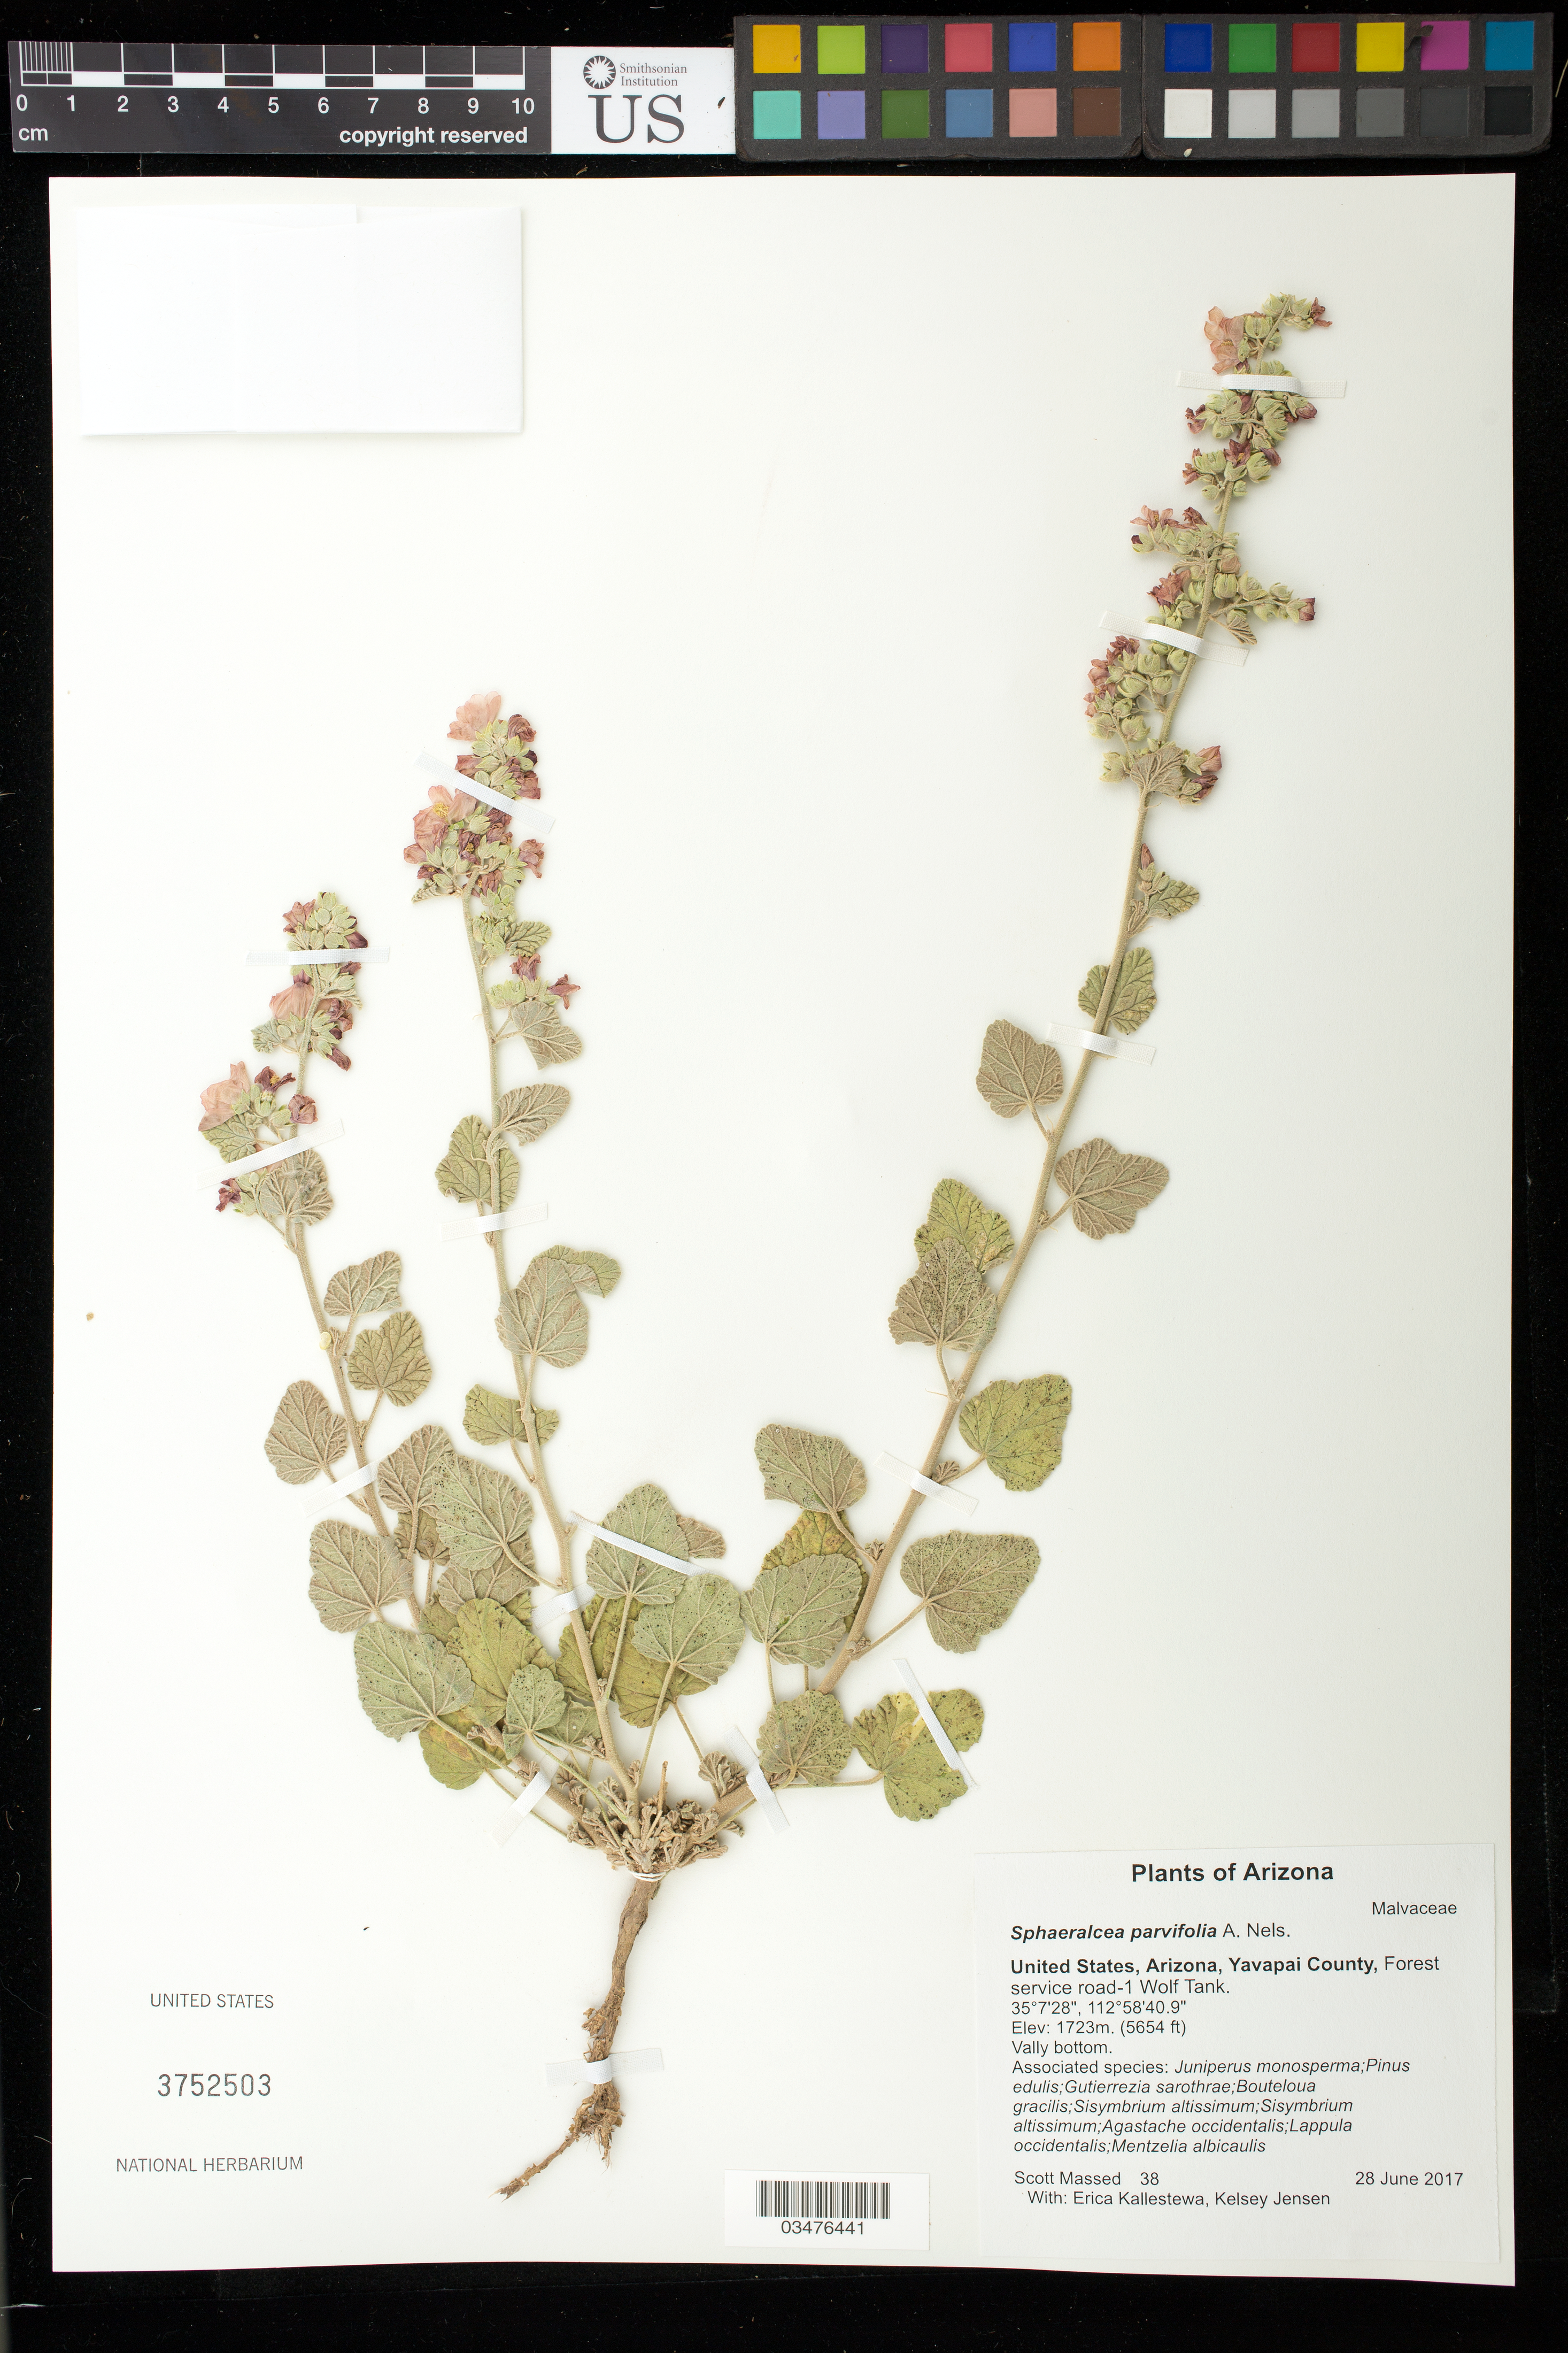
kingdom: Plantae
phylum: Tracheophyta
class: Magnoliopsida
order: Malvales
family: Malvaceae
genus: Sphaeralcea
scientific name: Sphaeralcea parvifolia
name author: A. Nelson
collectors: S. Massed, E. Kallestewa & K. Jensen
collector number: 38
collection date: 2017-06-28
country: United States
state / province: Arizona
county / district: Yavapai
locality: Forest Service Road-1 Wolf Tank.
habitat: Valley bottom. With Pinus edulis, Juniperus monosperma, Lappula occidentalis, ect.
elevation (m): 1723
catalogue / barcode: US 3752503